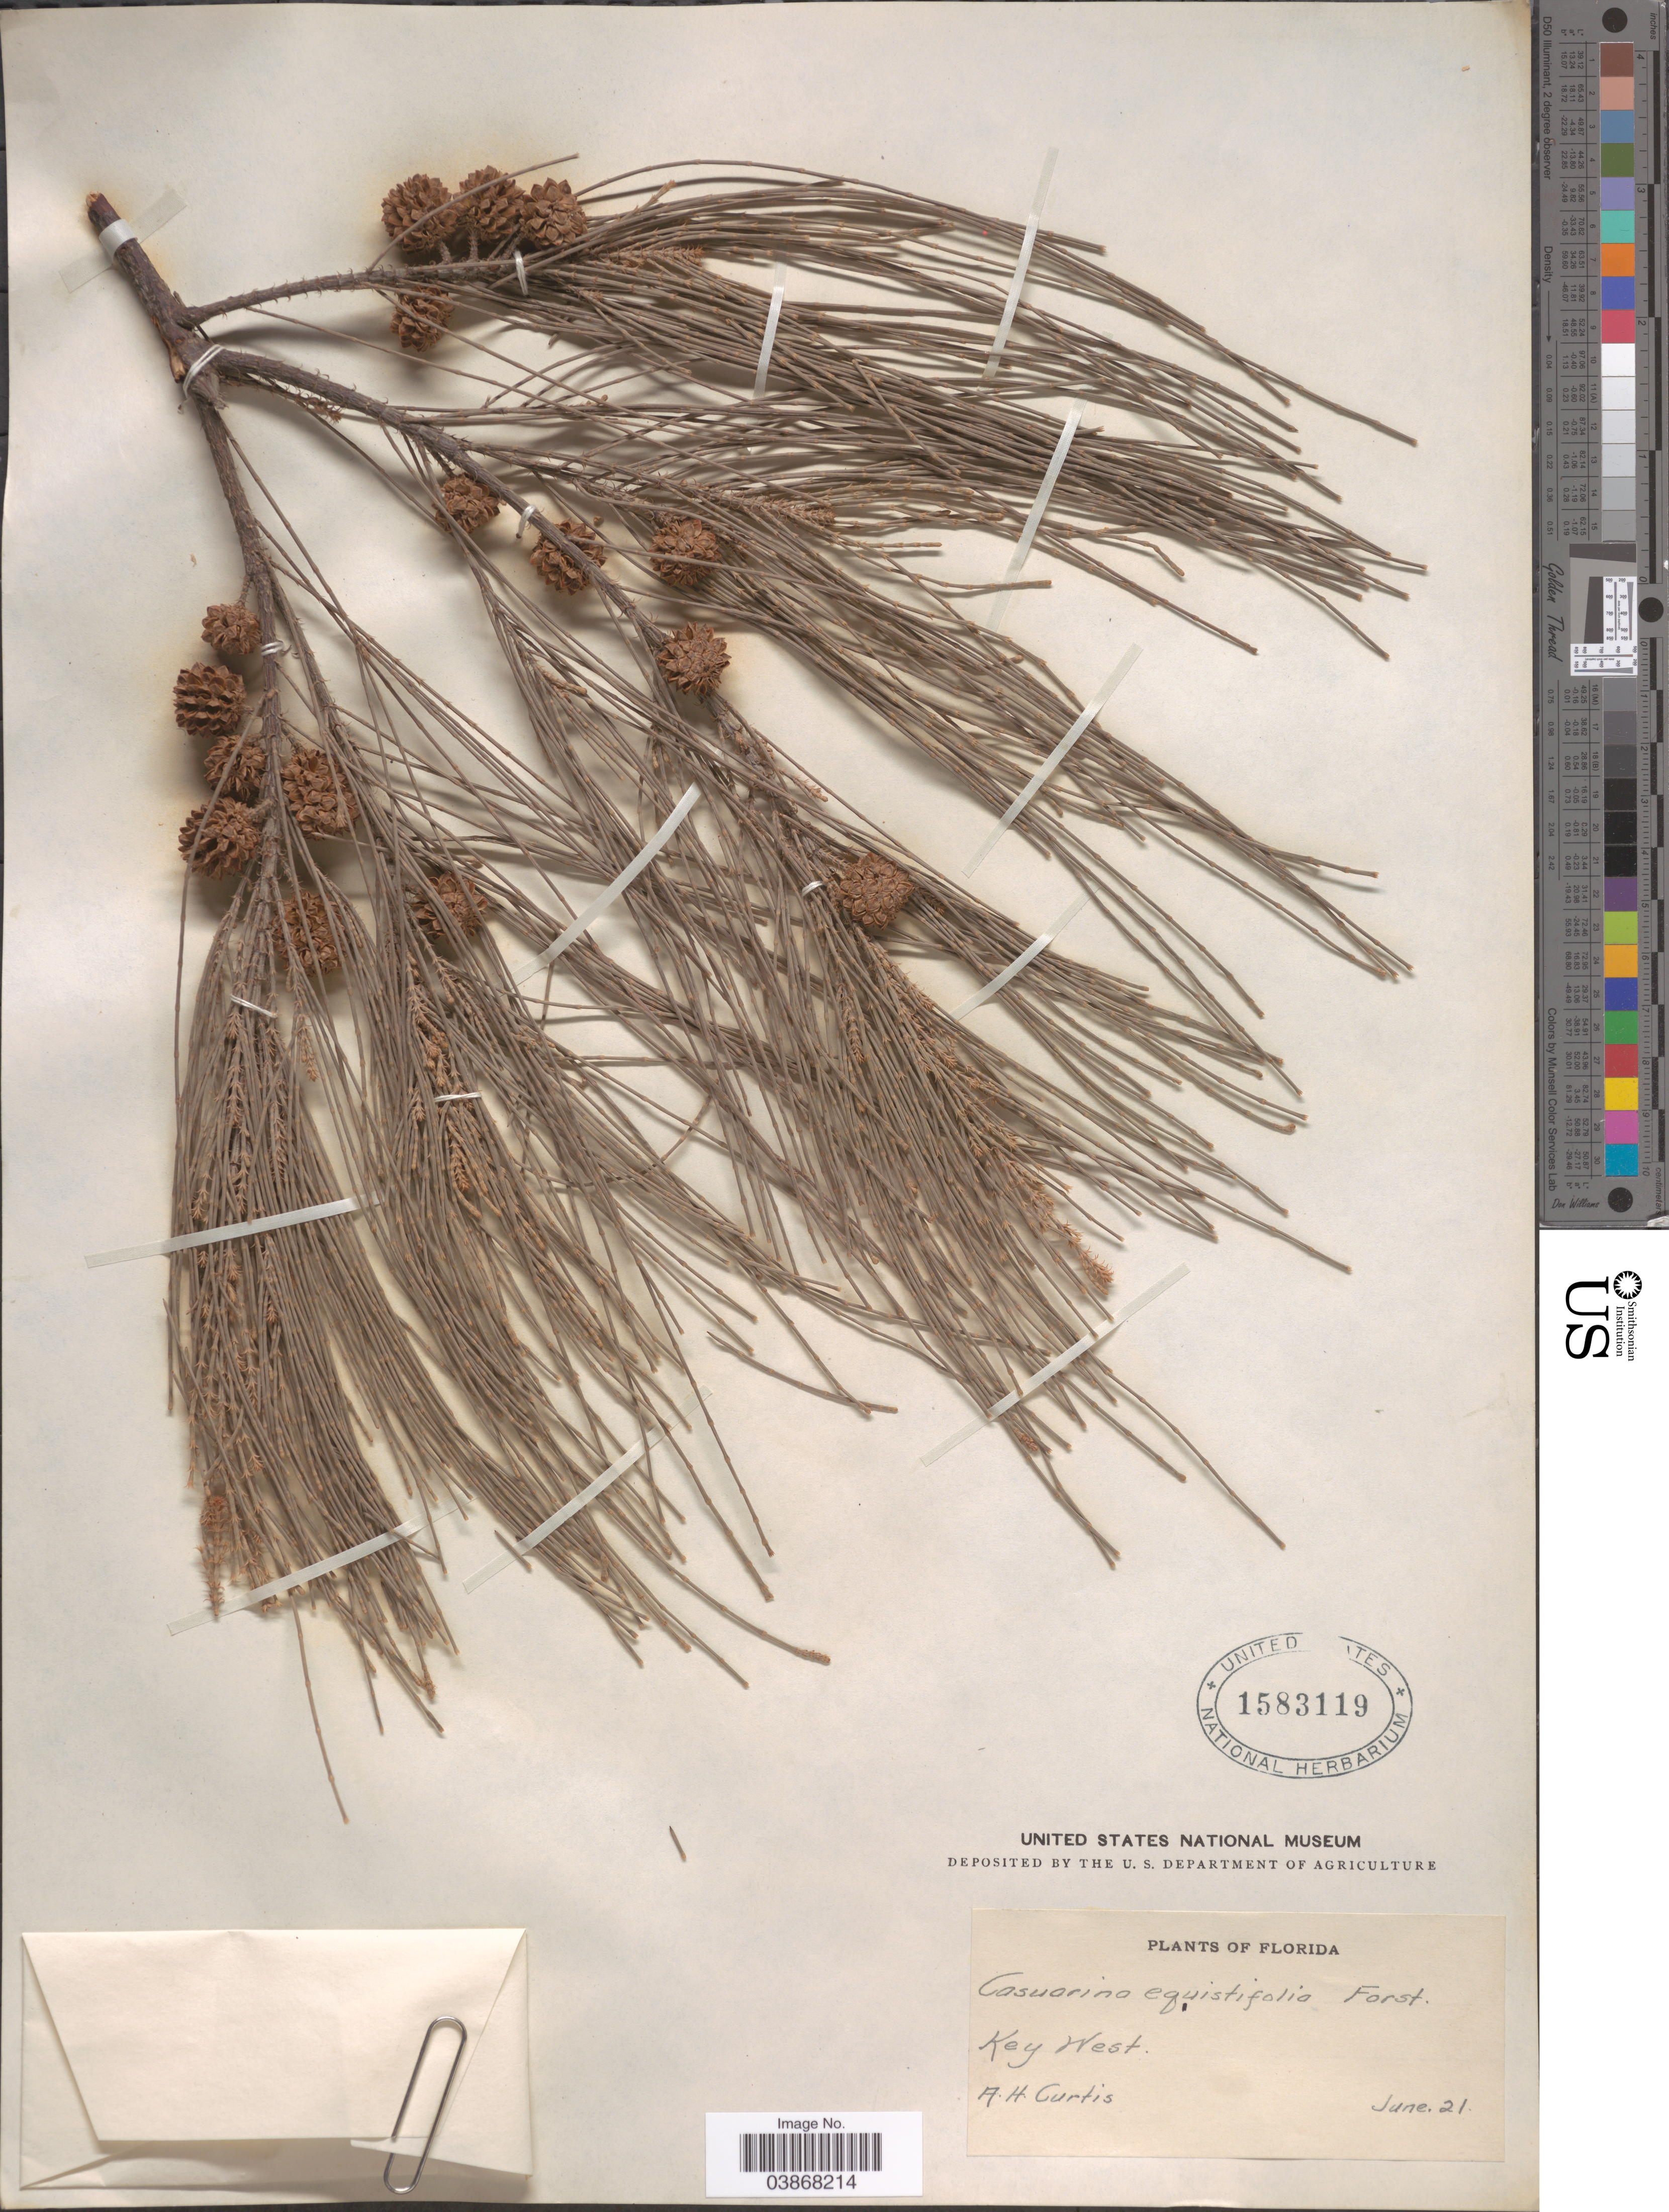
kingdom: Plantae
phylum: Tracheophyta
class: Magnoliopsida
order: Fagales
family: Casuarinaceae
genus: Casuarina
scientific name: Casuarina equisetifolia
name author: L.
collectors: A. Curtis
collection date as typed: Transcribed d/m/y: /6/21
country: United States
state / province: Florida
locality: Key West.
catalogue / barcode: US 1583119